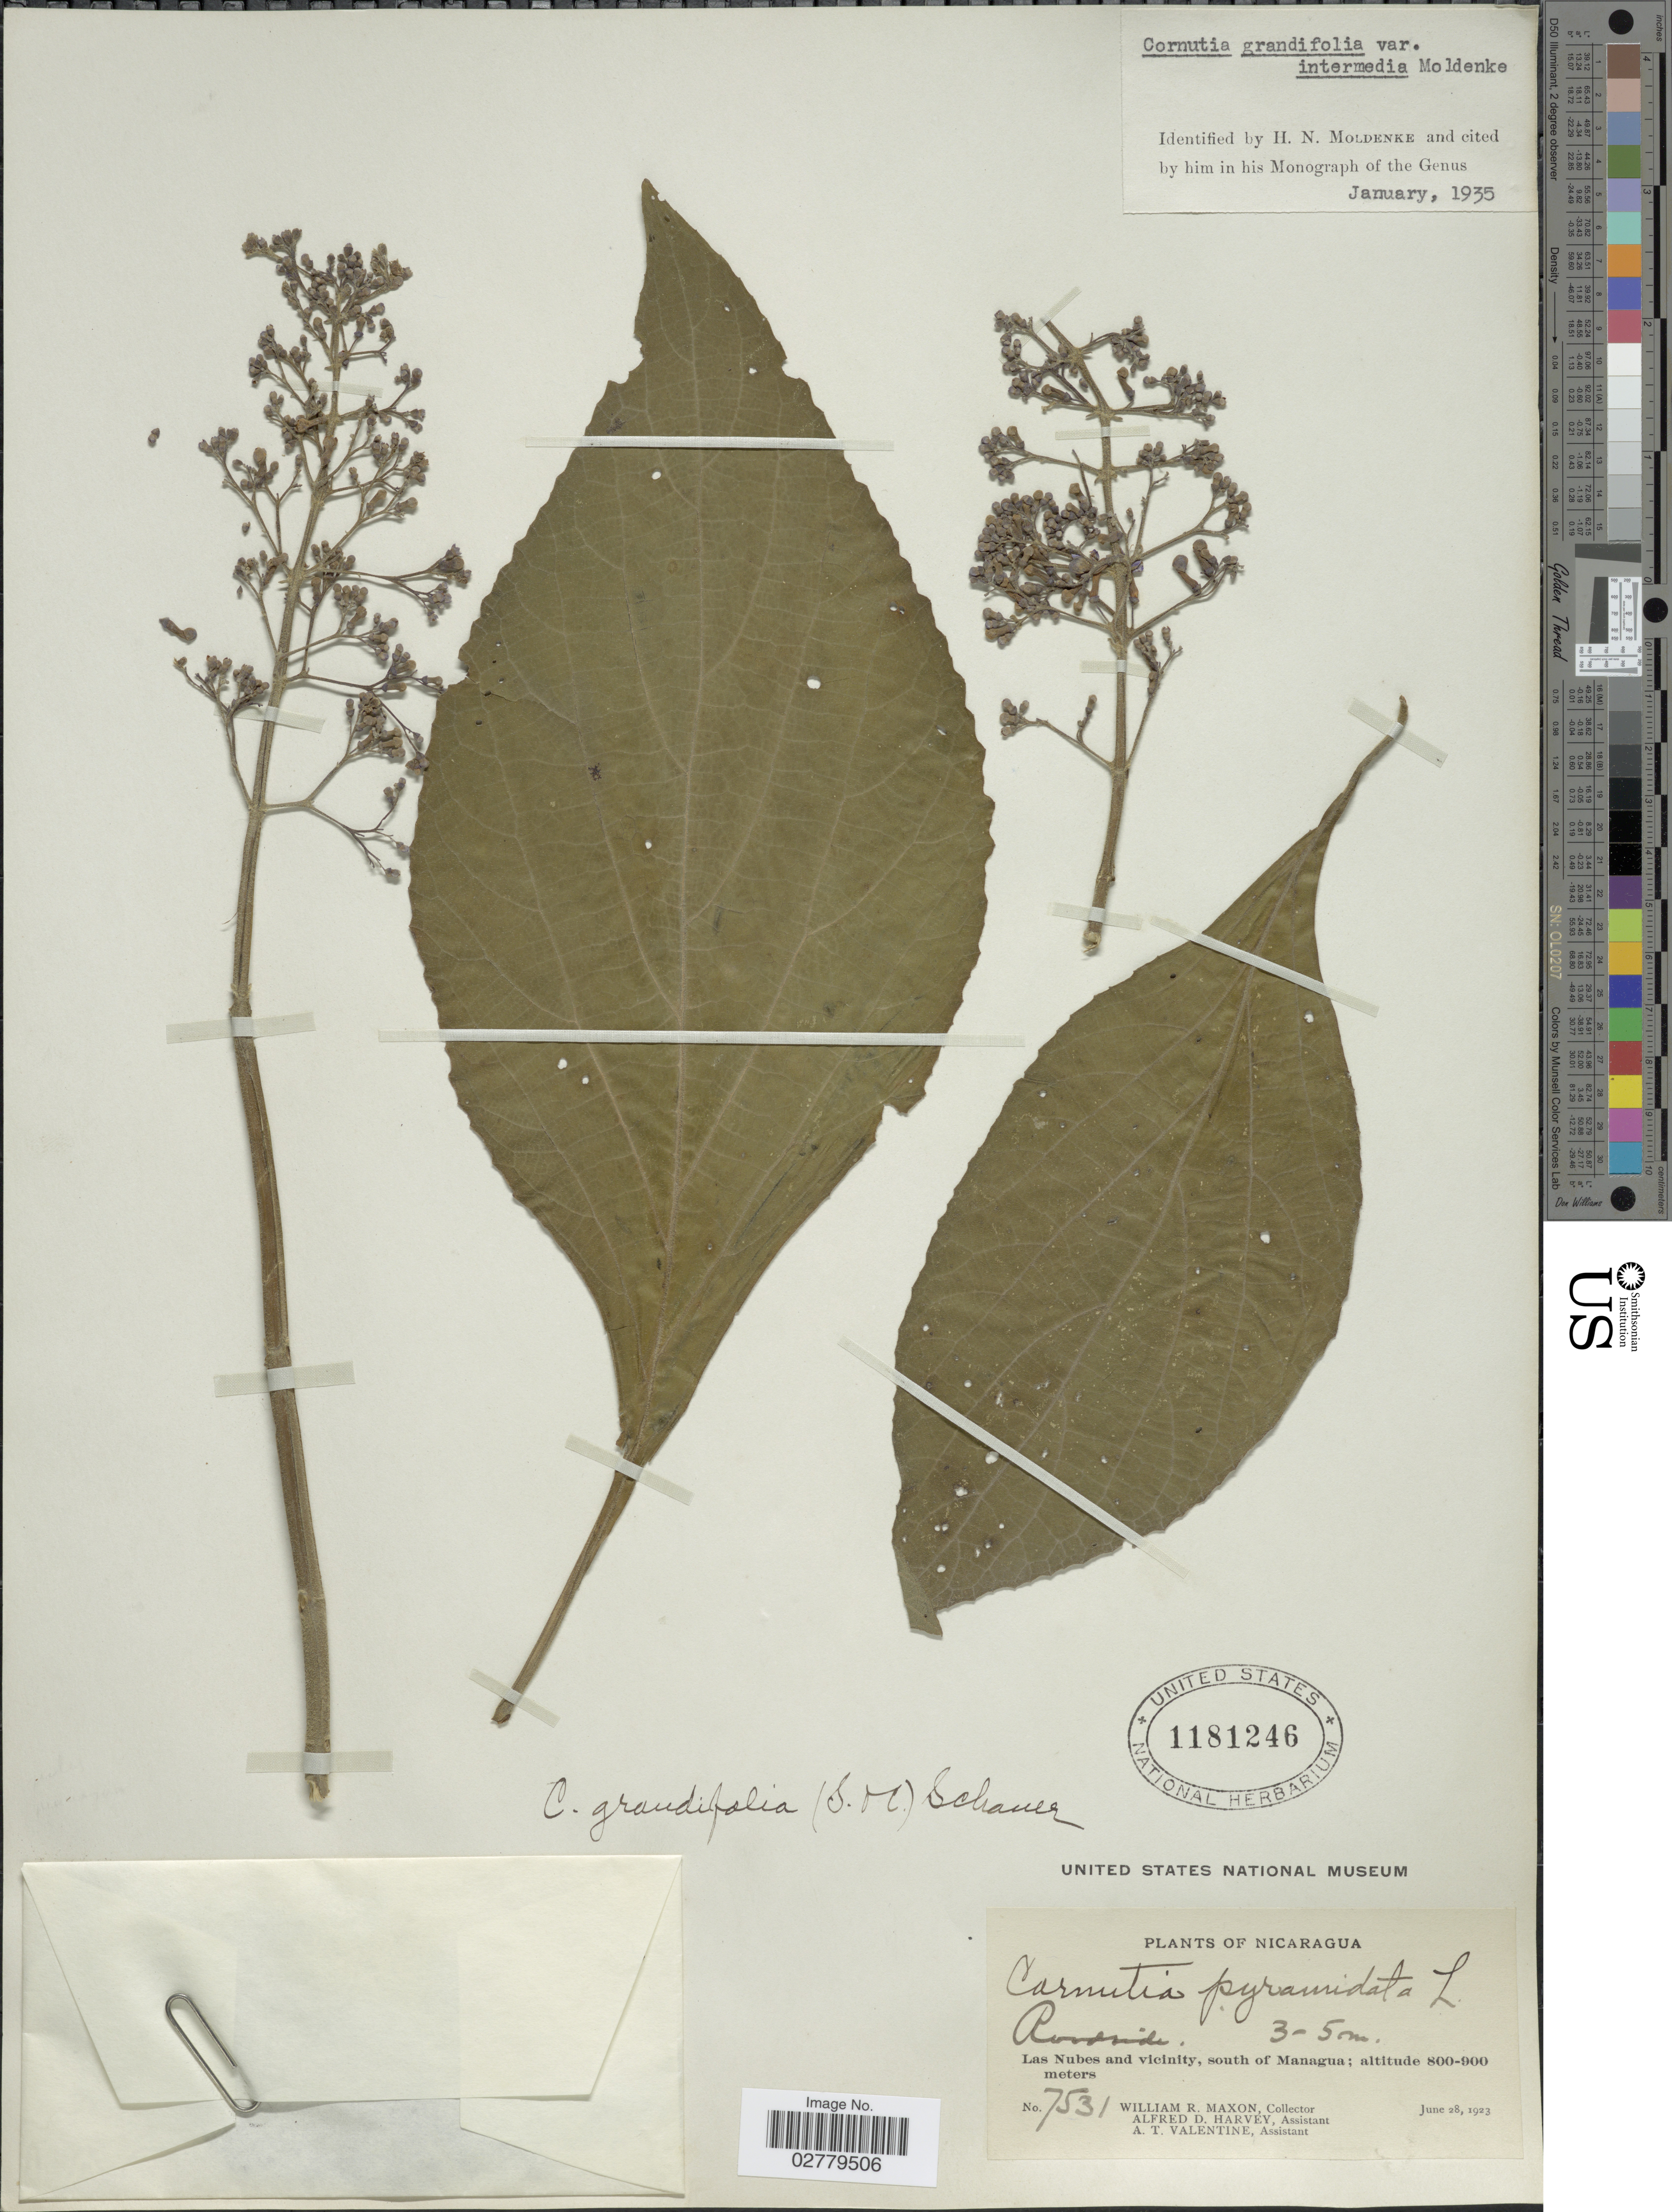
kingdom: Plantae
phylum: Tracheophyta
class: Magnoliopsida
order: Lamiales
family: Lamiaceae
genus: Cornutia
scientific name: Cornutia grandifolia var. intermedia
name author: Moldenke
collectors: W. R. Maxon, A. D. Harvey & A. Valentine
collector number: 7531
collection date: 1923-06-28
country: Nicaragua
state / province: Managua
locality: Las Nubes and vicinity, south of Managua.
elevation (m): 800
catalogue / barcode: US 1181246